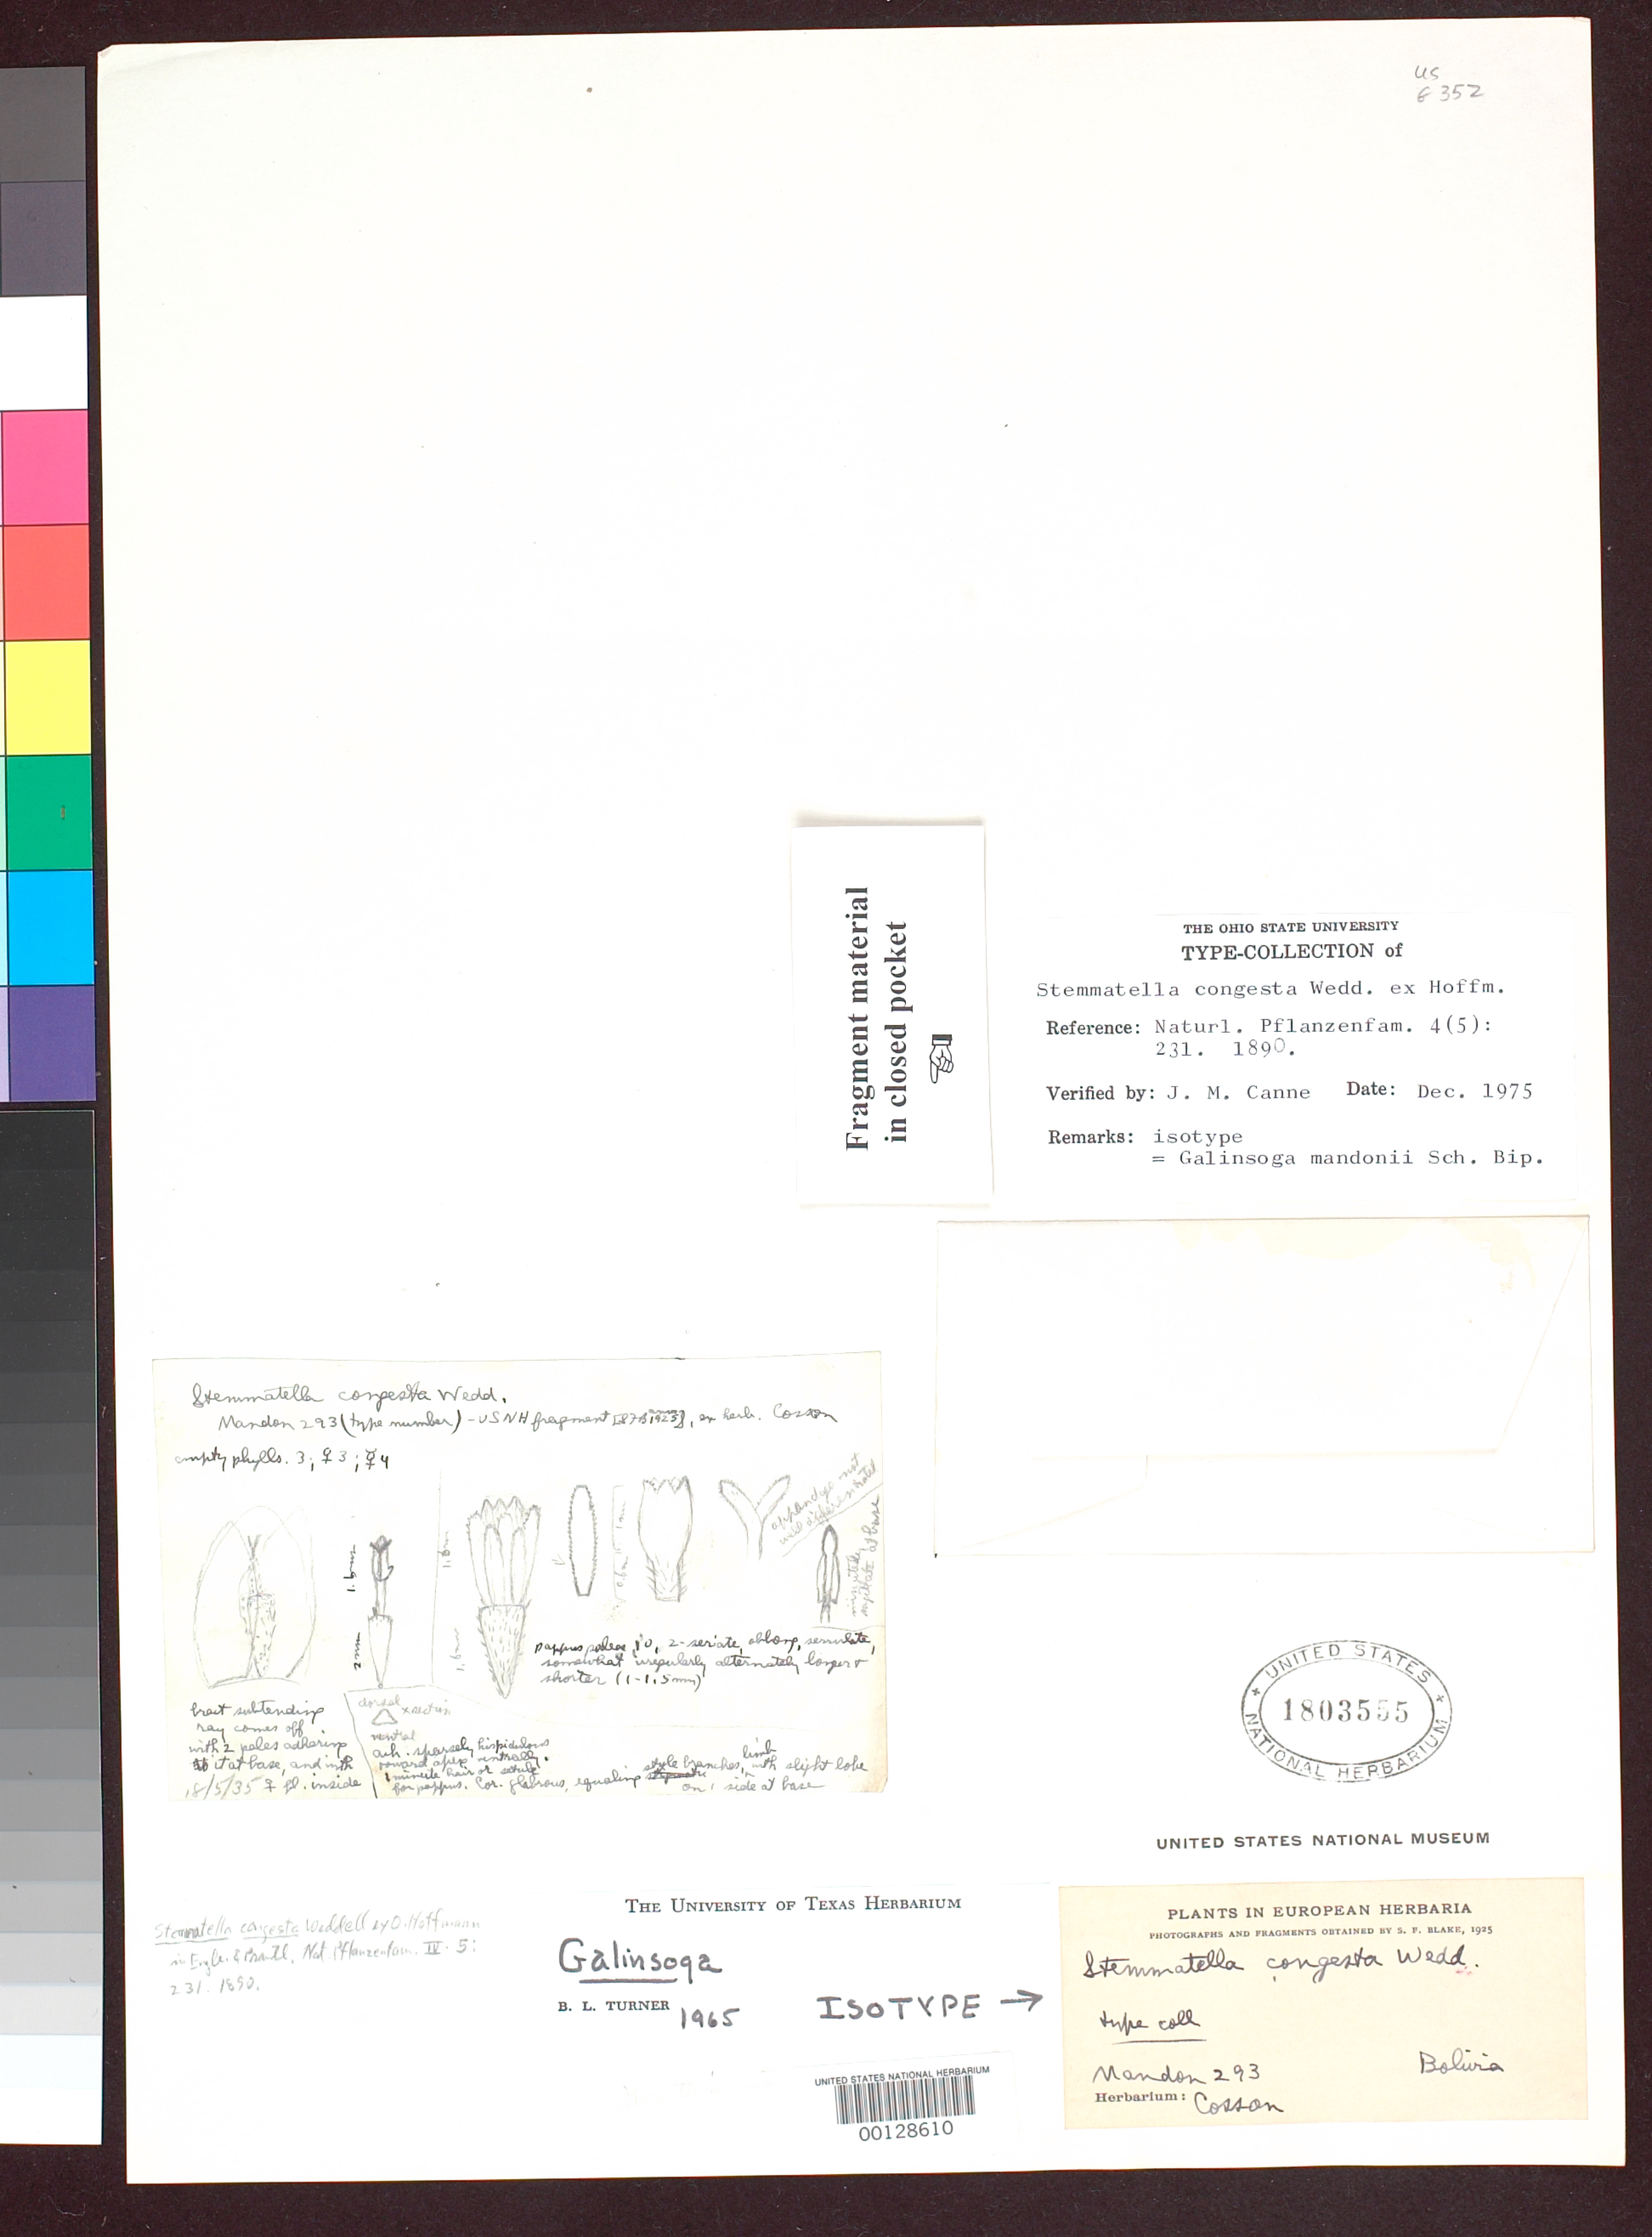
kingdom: Plantae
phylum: Tracheophyta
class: Magnoliopsida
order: Asterales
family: Asteraceae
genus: Stemmatella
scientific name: Stemmatella congesta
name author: Wedd. ex O. Hoffm. in Engl. & Prantl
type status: Isotype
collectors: G. Mandon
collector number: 293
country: Bolivia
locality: Mapiri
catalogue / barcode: US 1803555